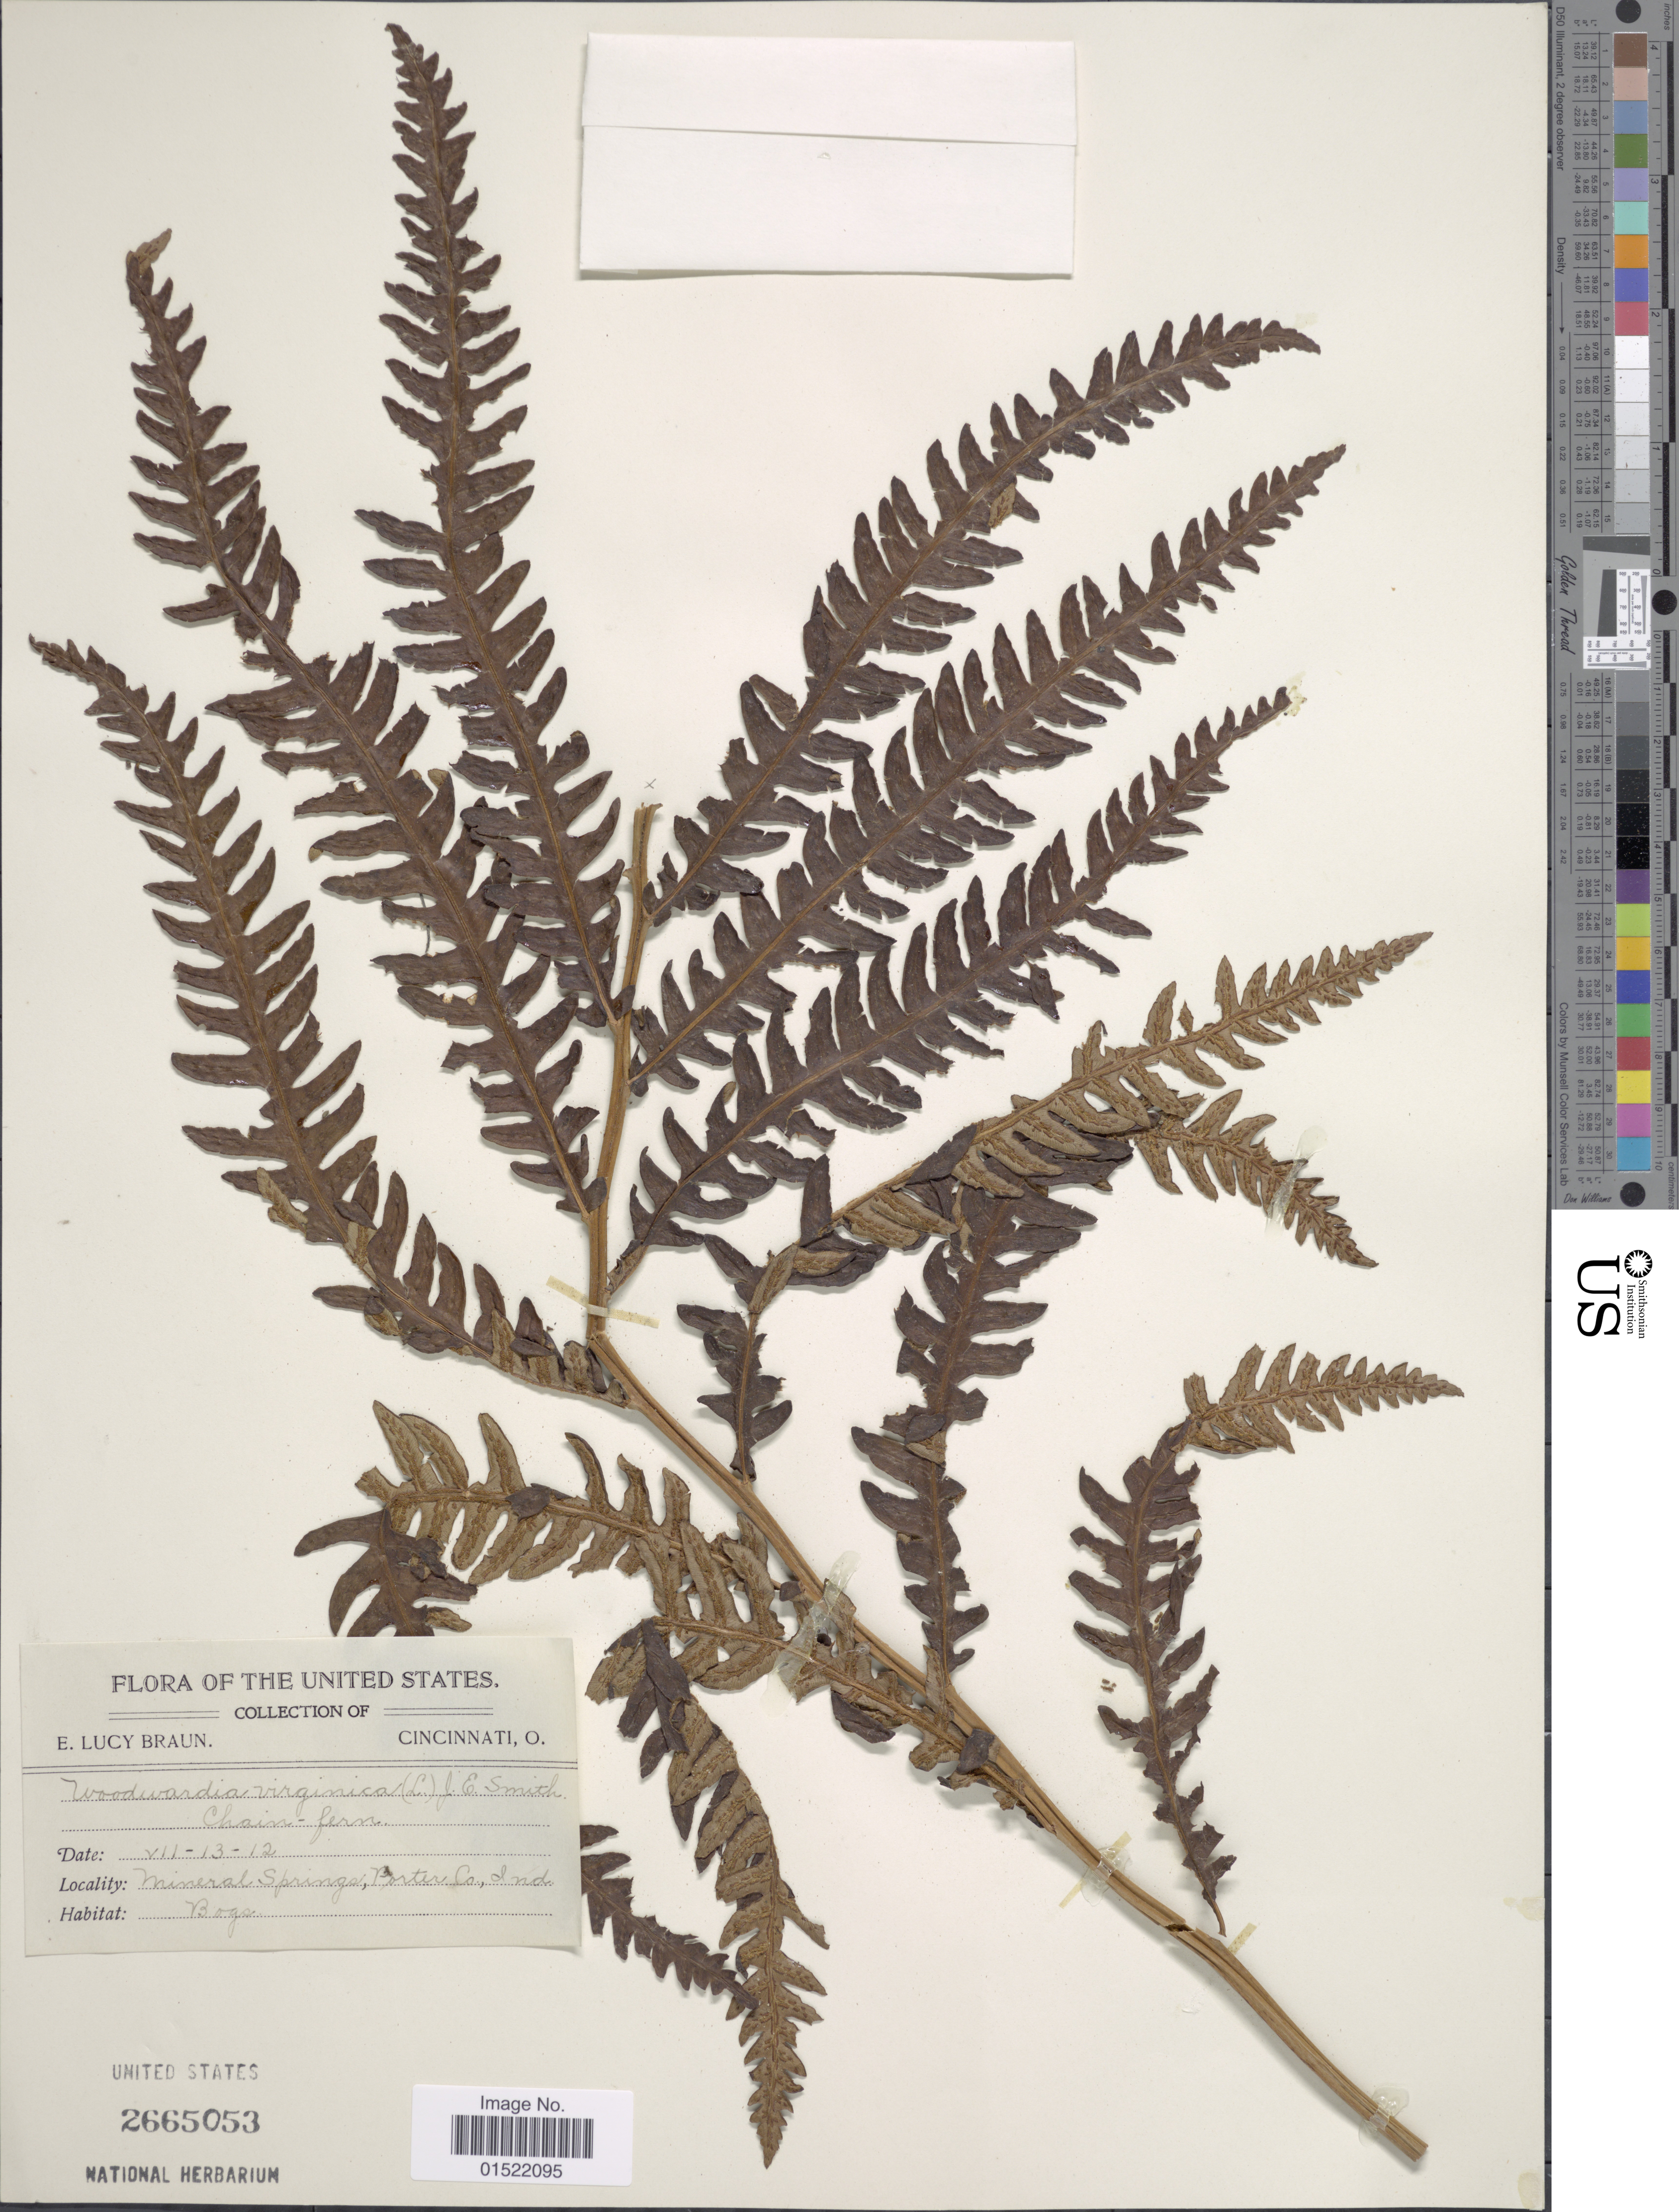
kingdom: Plantae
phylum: Tracheophyta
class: Polypodiopsida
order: Polypodiales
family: Blechnaceae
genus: Woodwardia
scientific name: Woodwardia virginica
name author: (L.) R.M. Sm.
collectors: E. L. Braun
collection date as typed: Transcribed d/m/y: 13/7/12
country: United States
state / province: Indiana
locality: Mineral Springs, Porter Co., Ind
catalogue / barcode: US 2665053